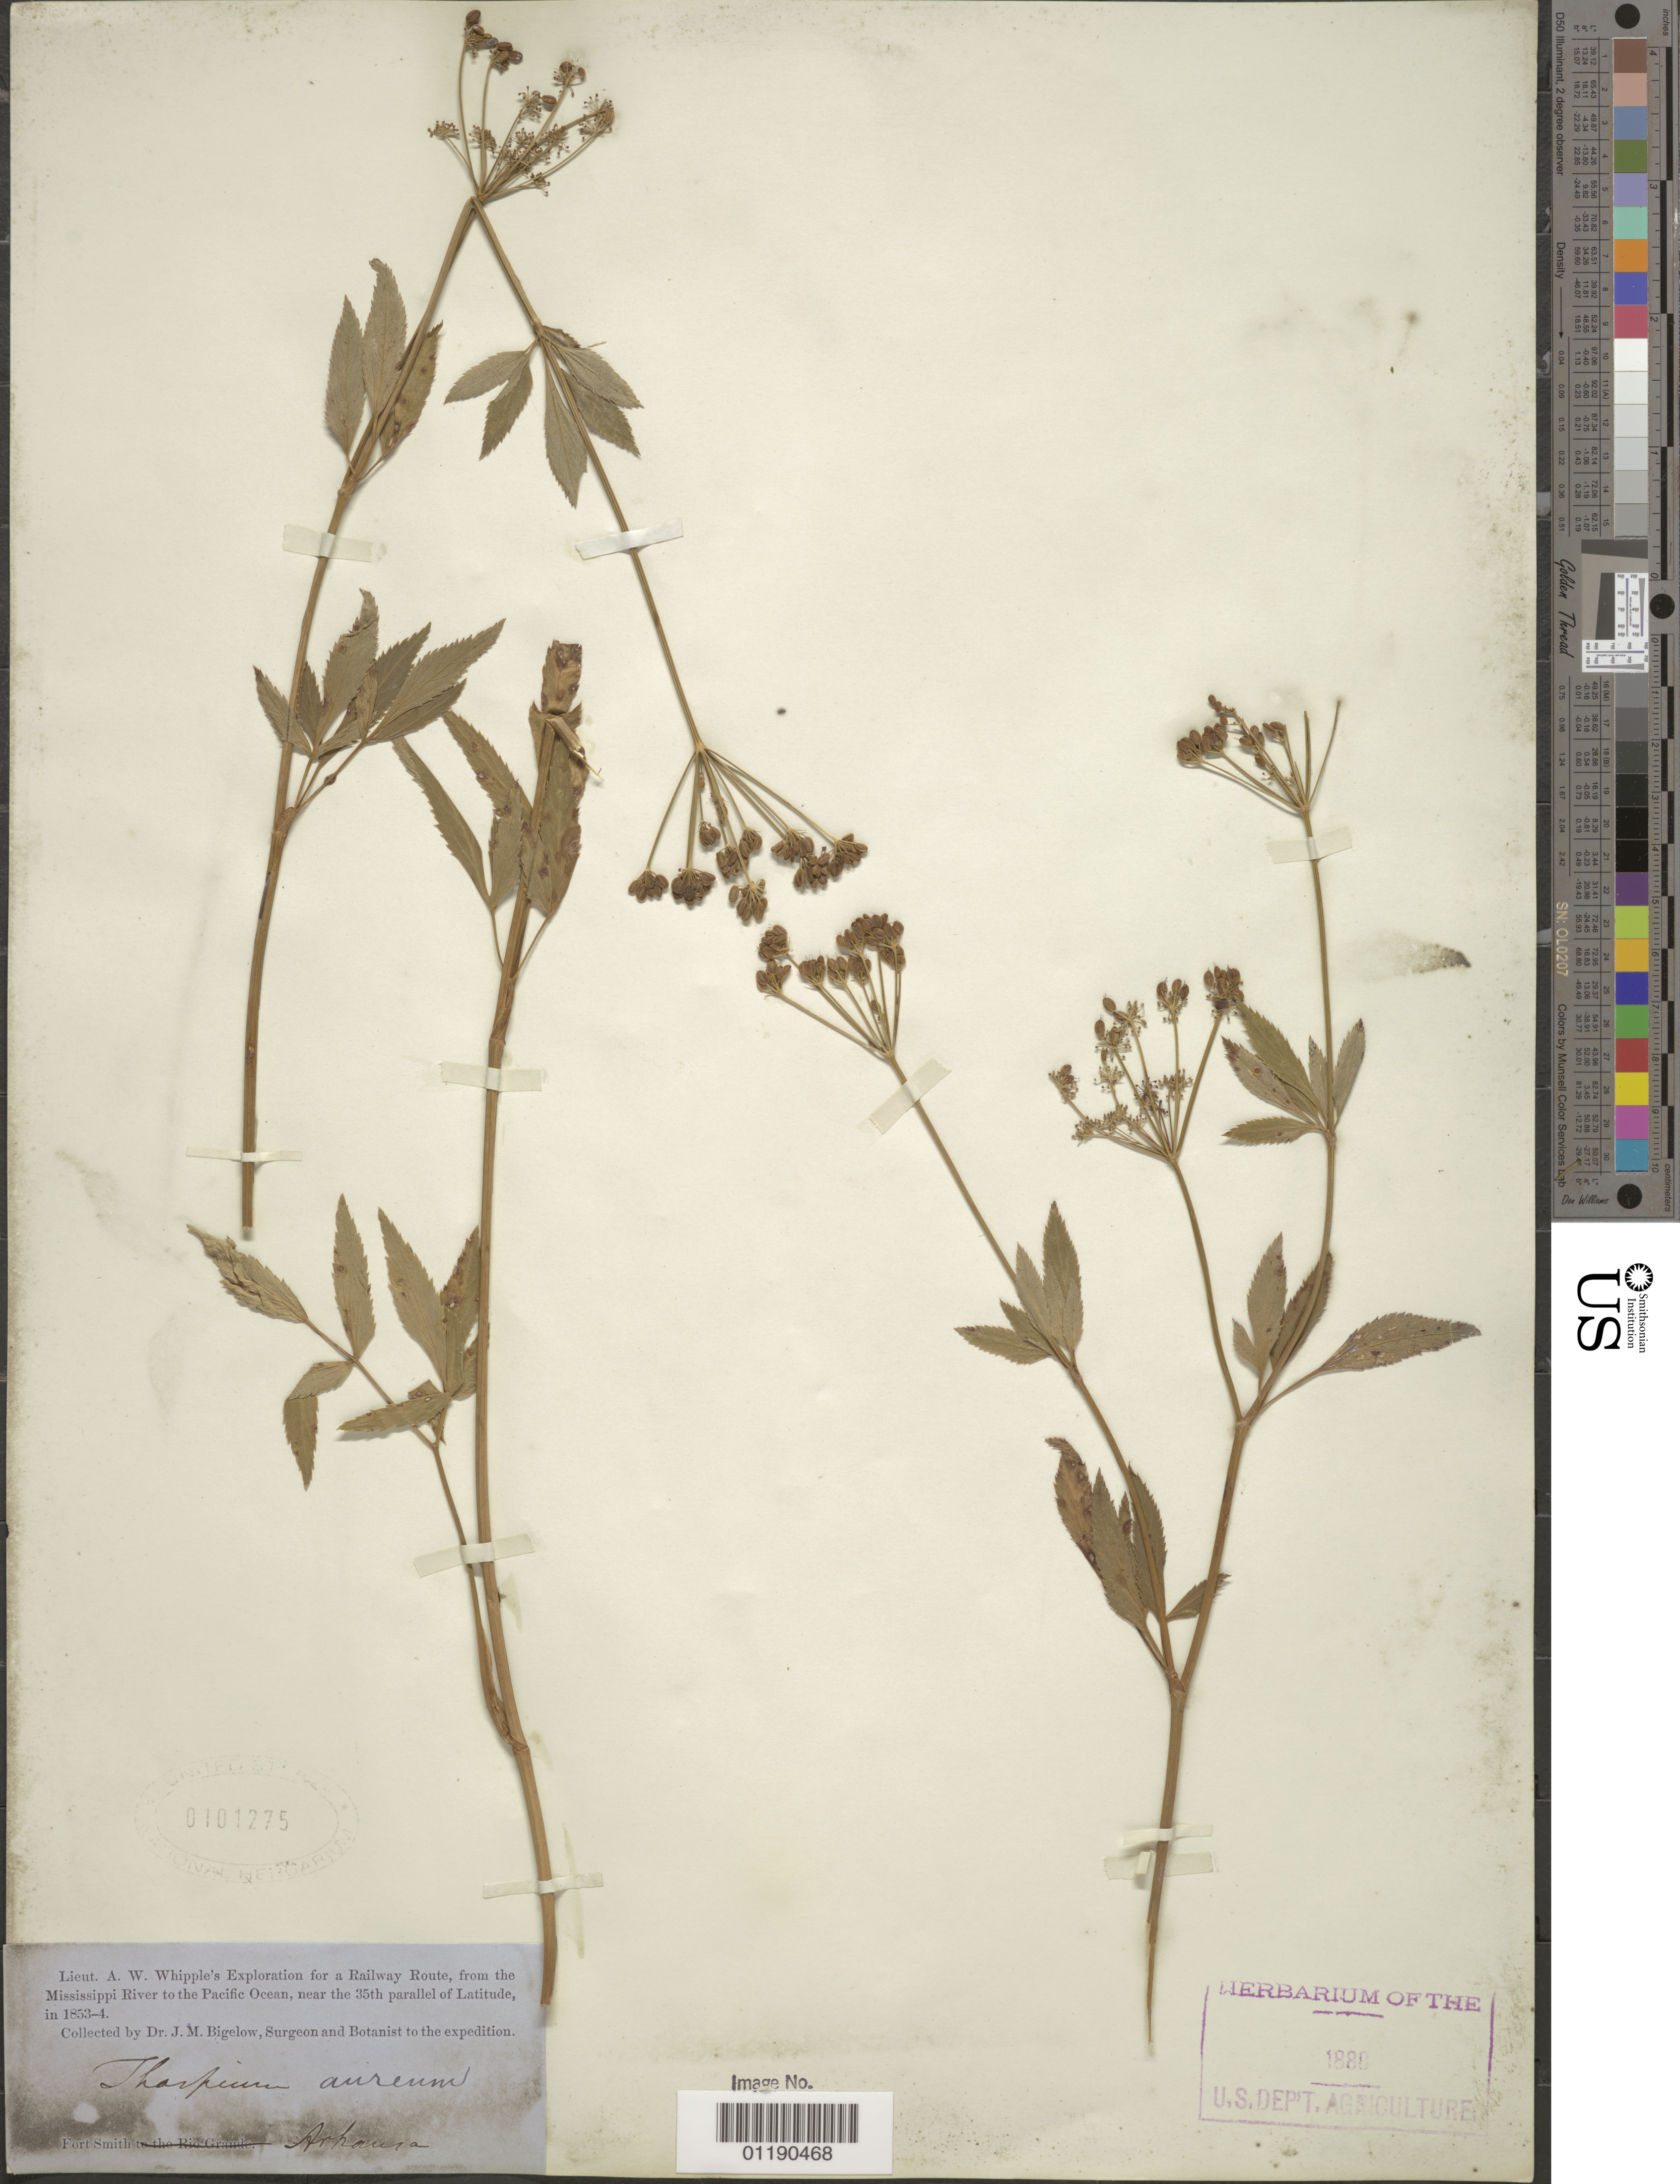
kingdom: Plantae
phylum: Tracheophyta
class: Magnoliopsida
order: Apiales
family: Apiaceae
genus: Zizia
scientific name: Zizia aurea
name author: (L.) Koch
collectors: J. M. Bigelow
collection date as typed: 1853 to -- --- 1854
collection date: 1853/1854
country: United States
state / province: Arkansas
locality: Fort Smith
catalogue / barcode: US 101275